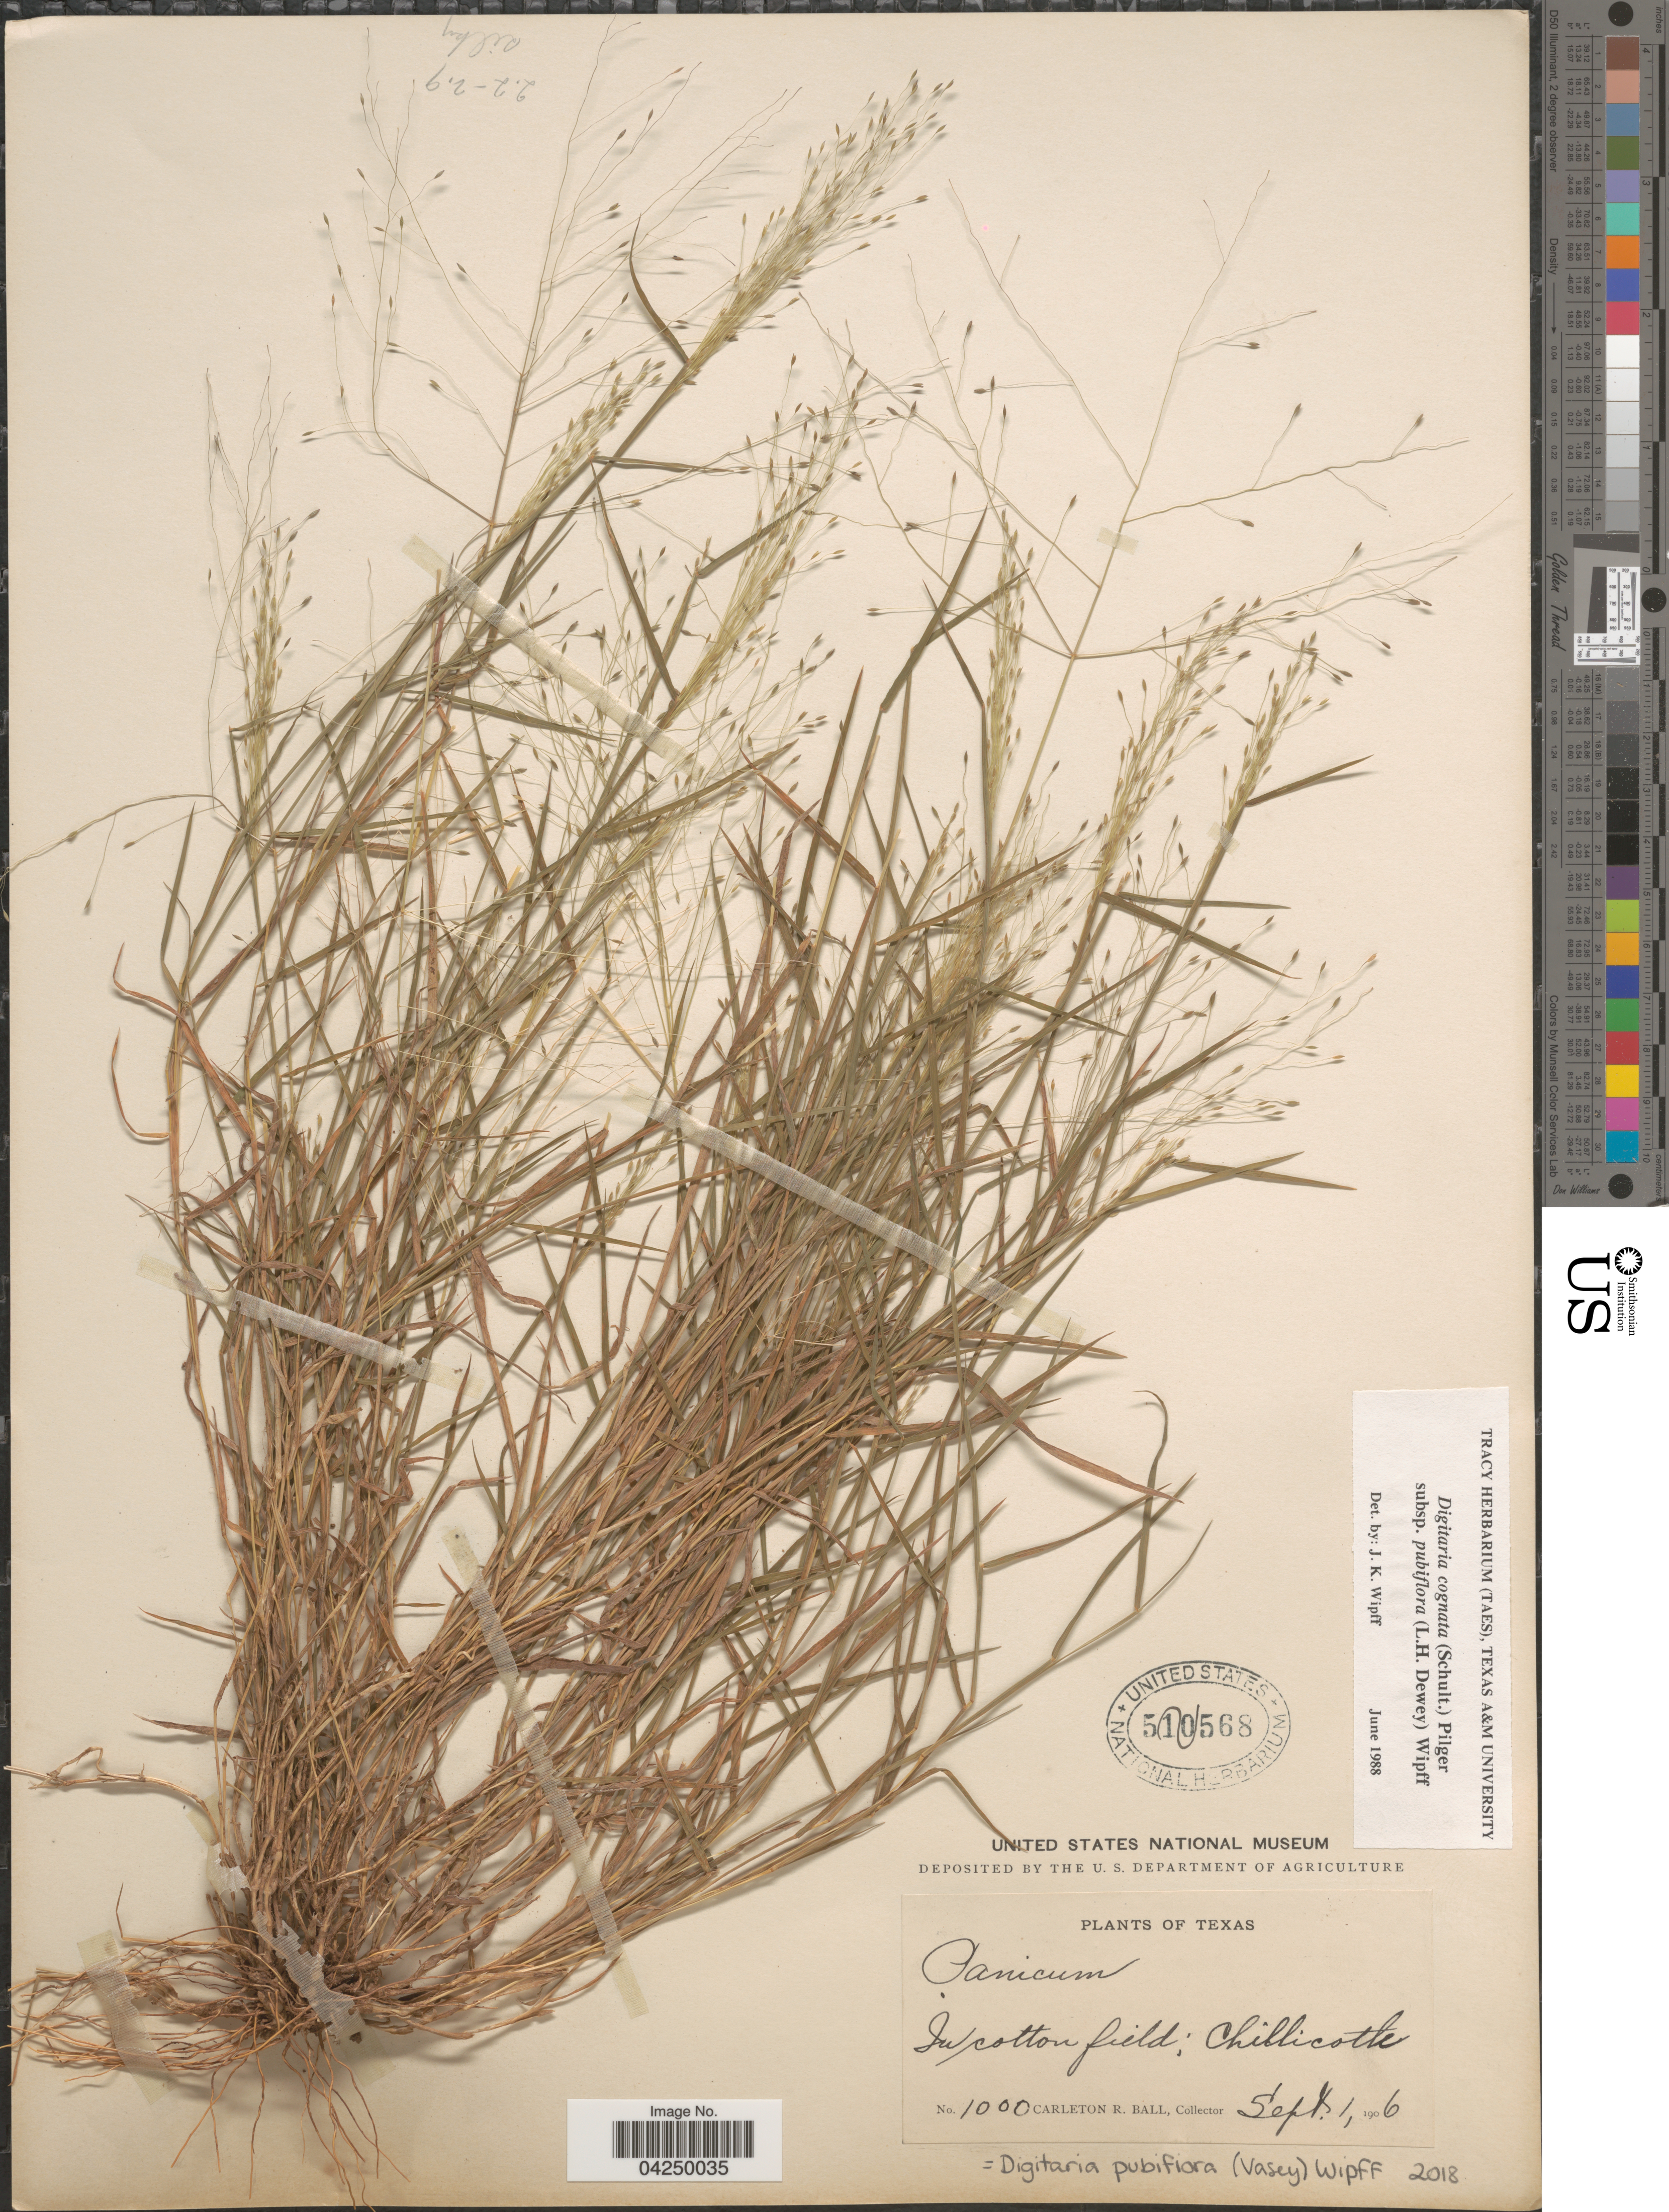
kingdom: Plantae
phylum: Tracheophyta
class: Liliopsida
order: Poales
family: Poaceae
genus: Digitaria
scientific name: Digitaria pubiflora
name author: (Vasey) Wipff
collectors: C. R. Ball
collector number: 1000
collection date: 1906-09-01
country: United States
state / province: Texas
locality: In cotton field; Chillicothe.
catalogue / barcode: US 501568